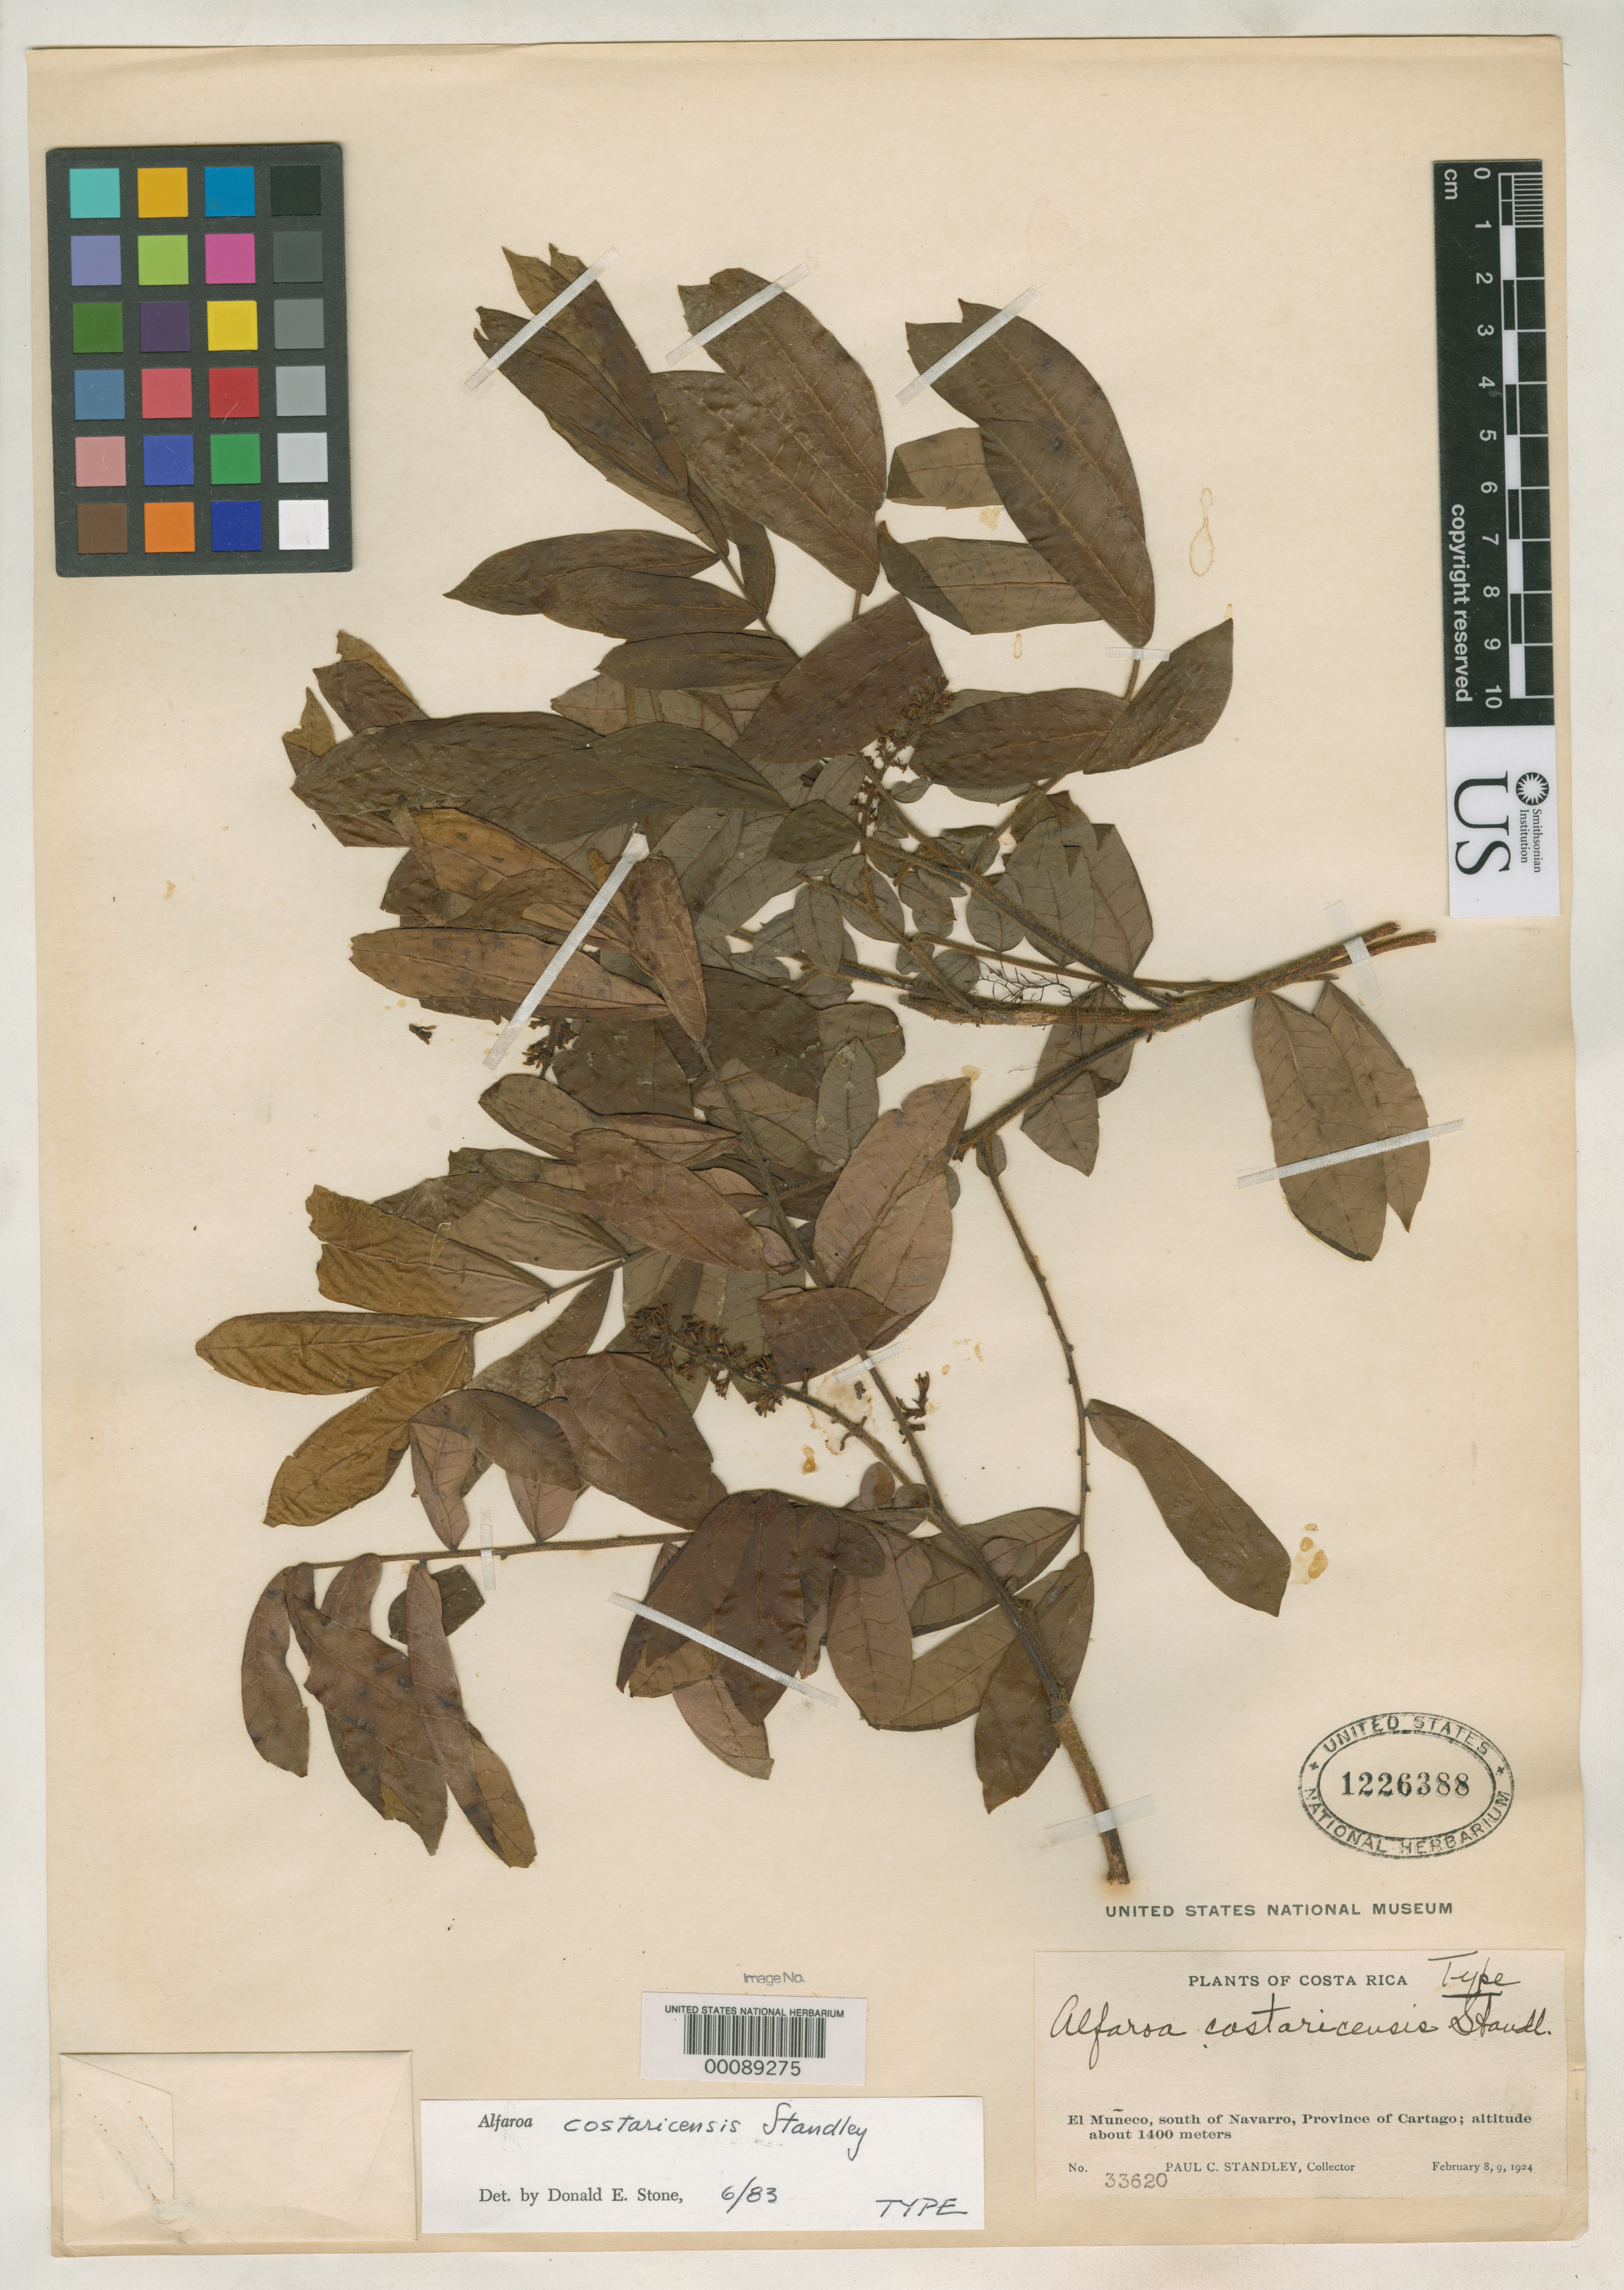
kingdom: Plantae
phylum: Tracheophyta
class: Magnoliopsida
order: Fagales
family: Juglandaceae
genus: Alfaroa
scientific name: Alfaroa costaricensis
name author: Standl.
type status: Holotype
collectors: P. C. Standley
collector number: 33620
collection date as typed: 08 Feb 1924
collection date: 1924-02-08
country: Costa Rica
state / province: Cartago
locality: El Muneco, S of Navaro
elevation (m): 1400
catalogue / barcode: US 1226388